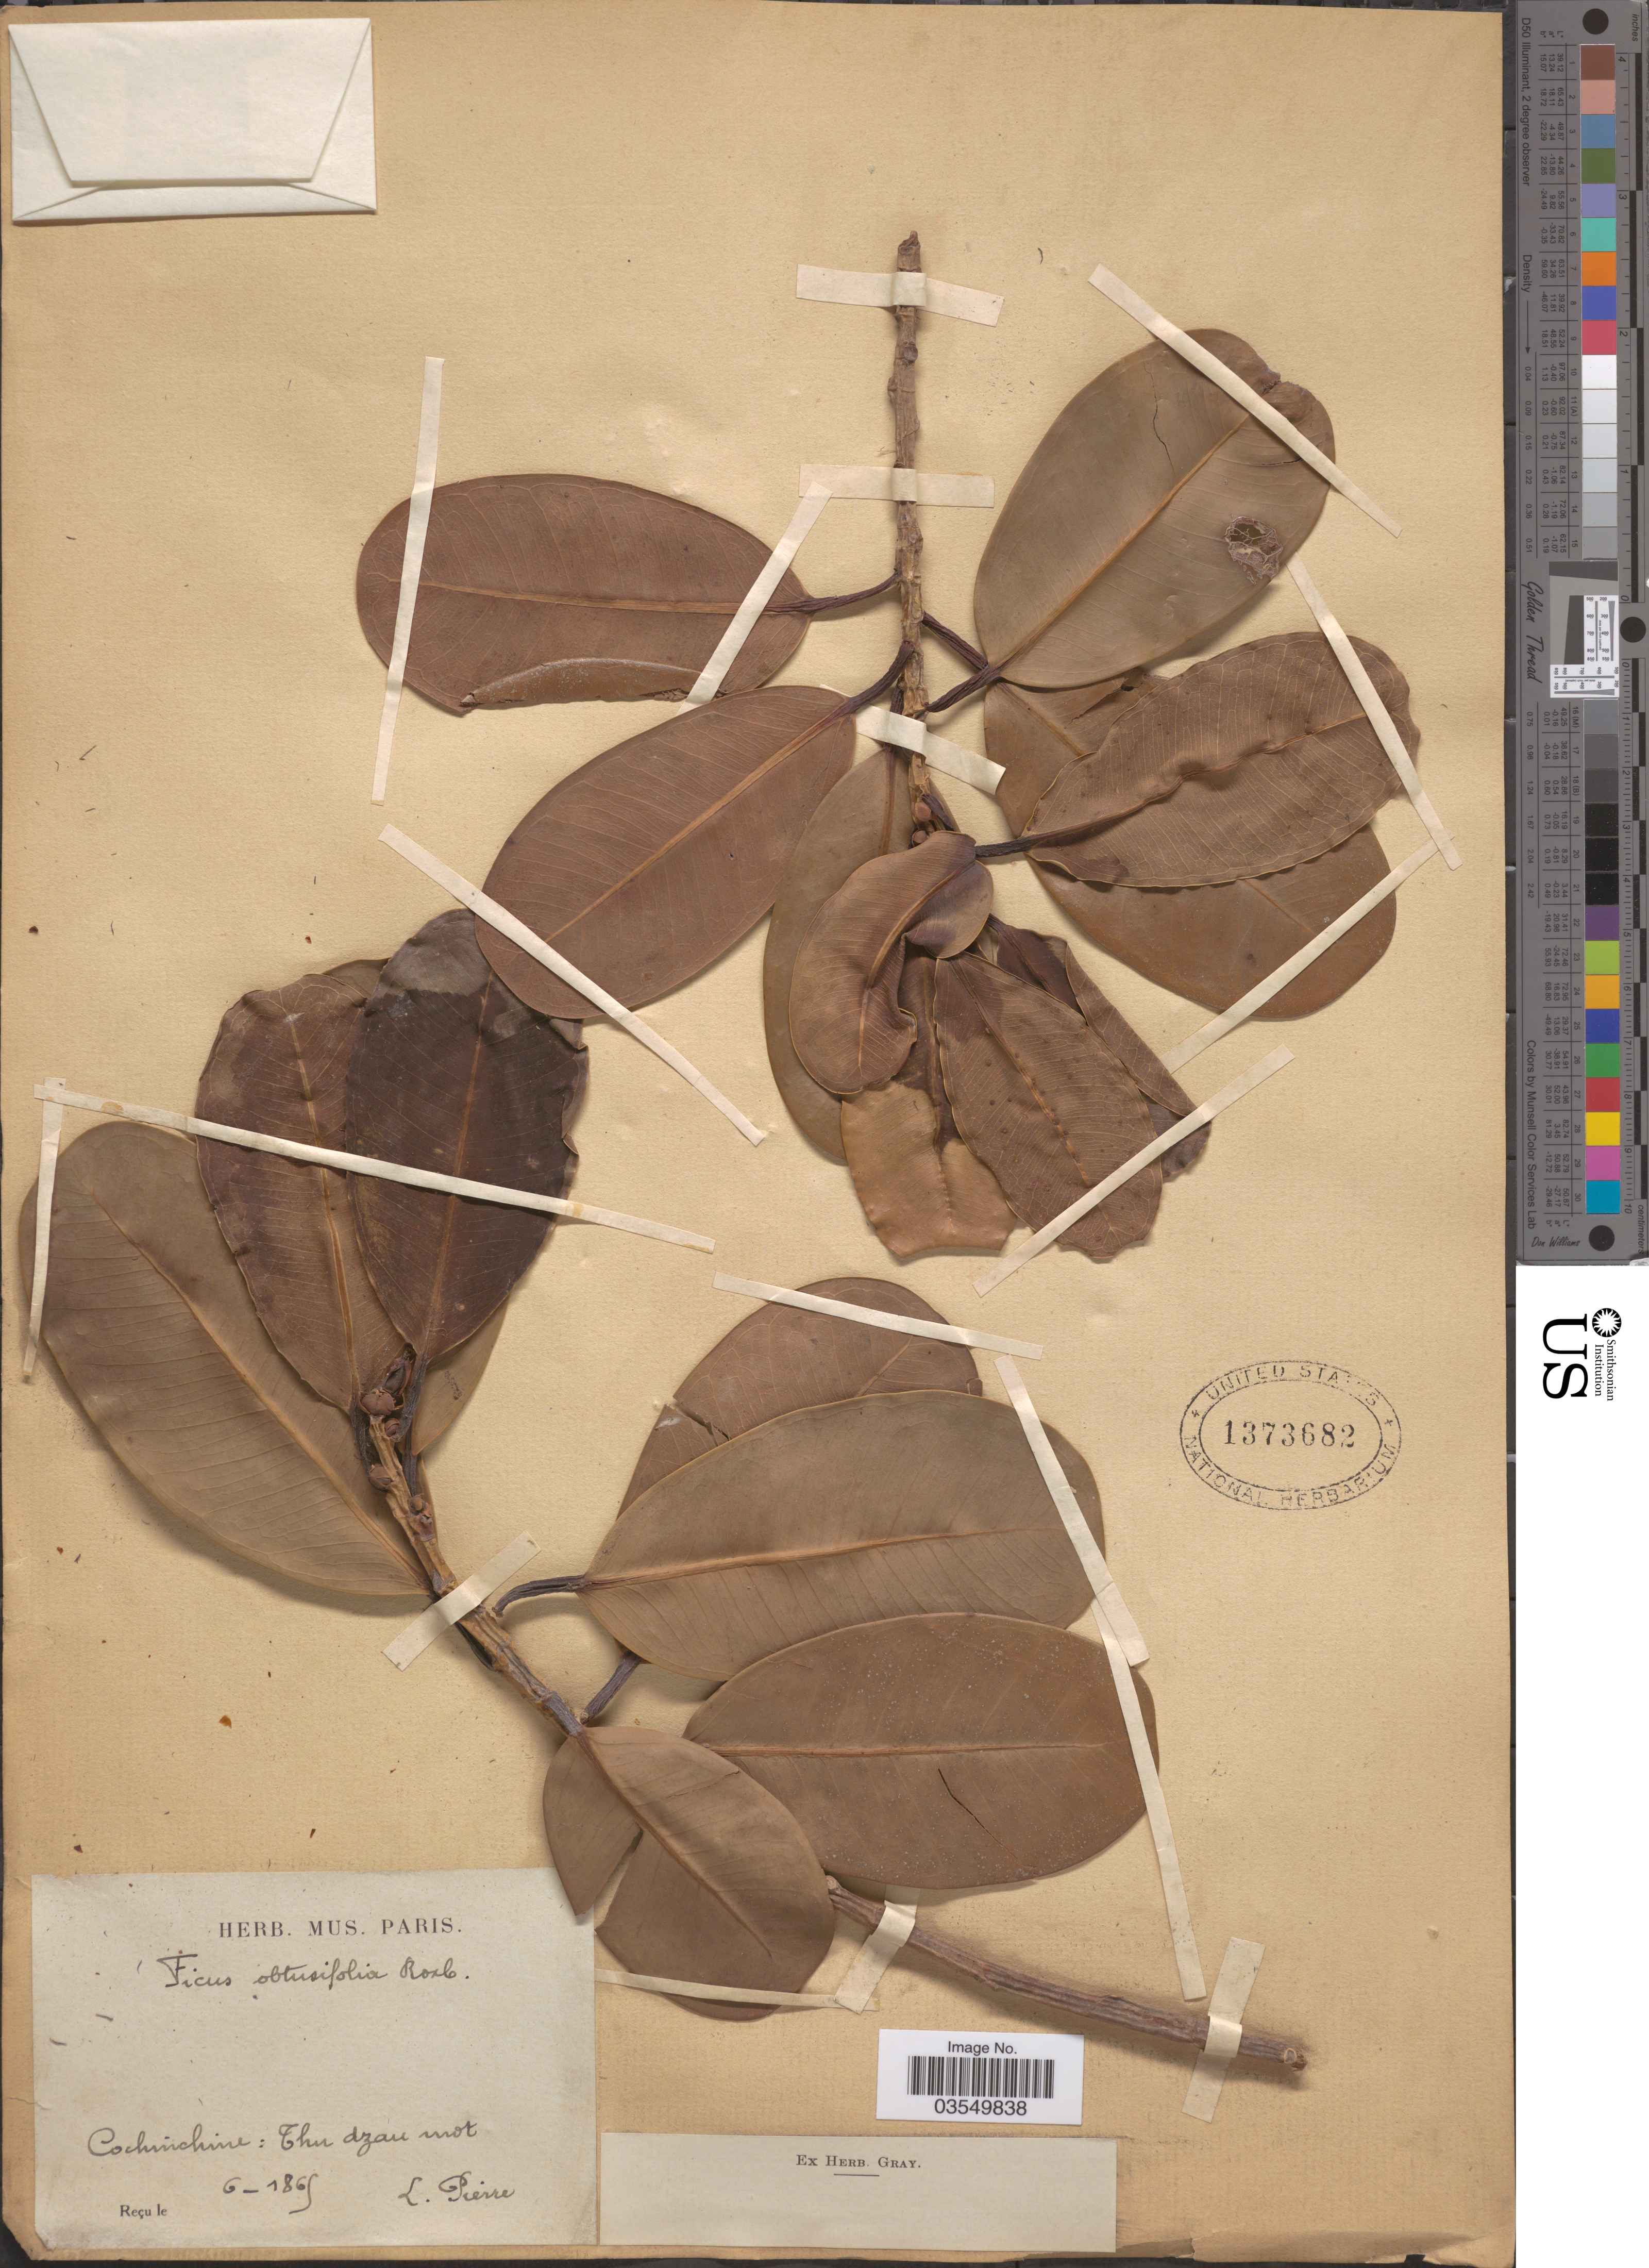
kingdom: Plantae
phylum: Tracheophyta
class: Magnoliopsida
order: Rosales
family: Moraceae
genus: Ficus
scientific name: Ficus calophylla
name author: Blume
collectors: L. Pierre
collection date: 1865-06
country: Vietnam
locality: Cochinchine: Thu dzau inot*.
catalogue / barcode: US 1373682